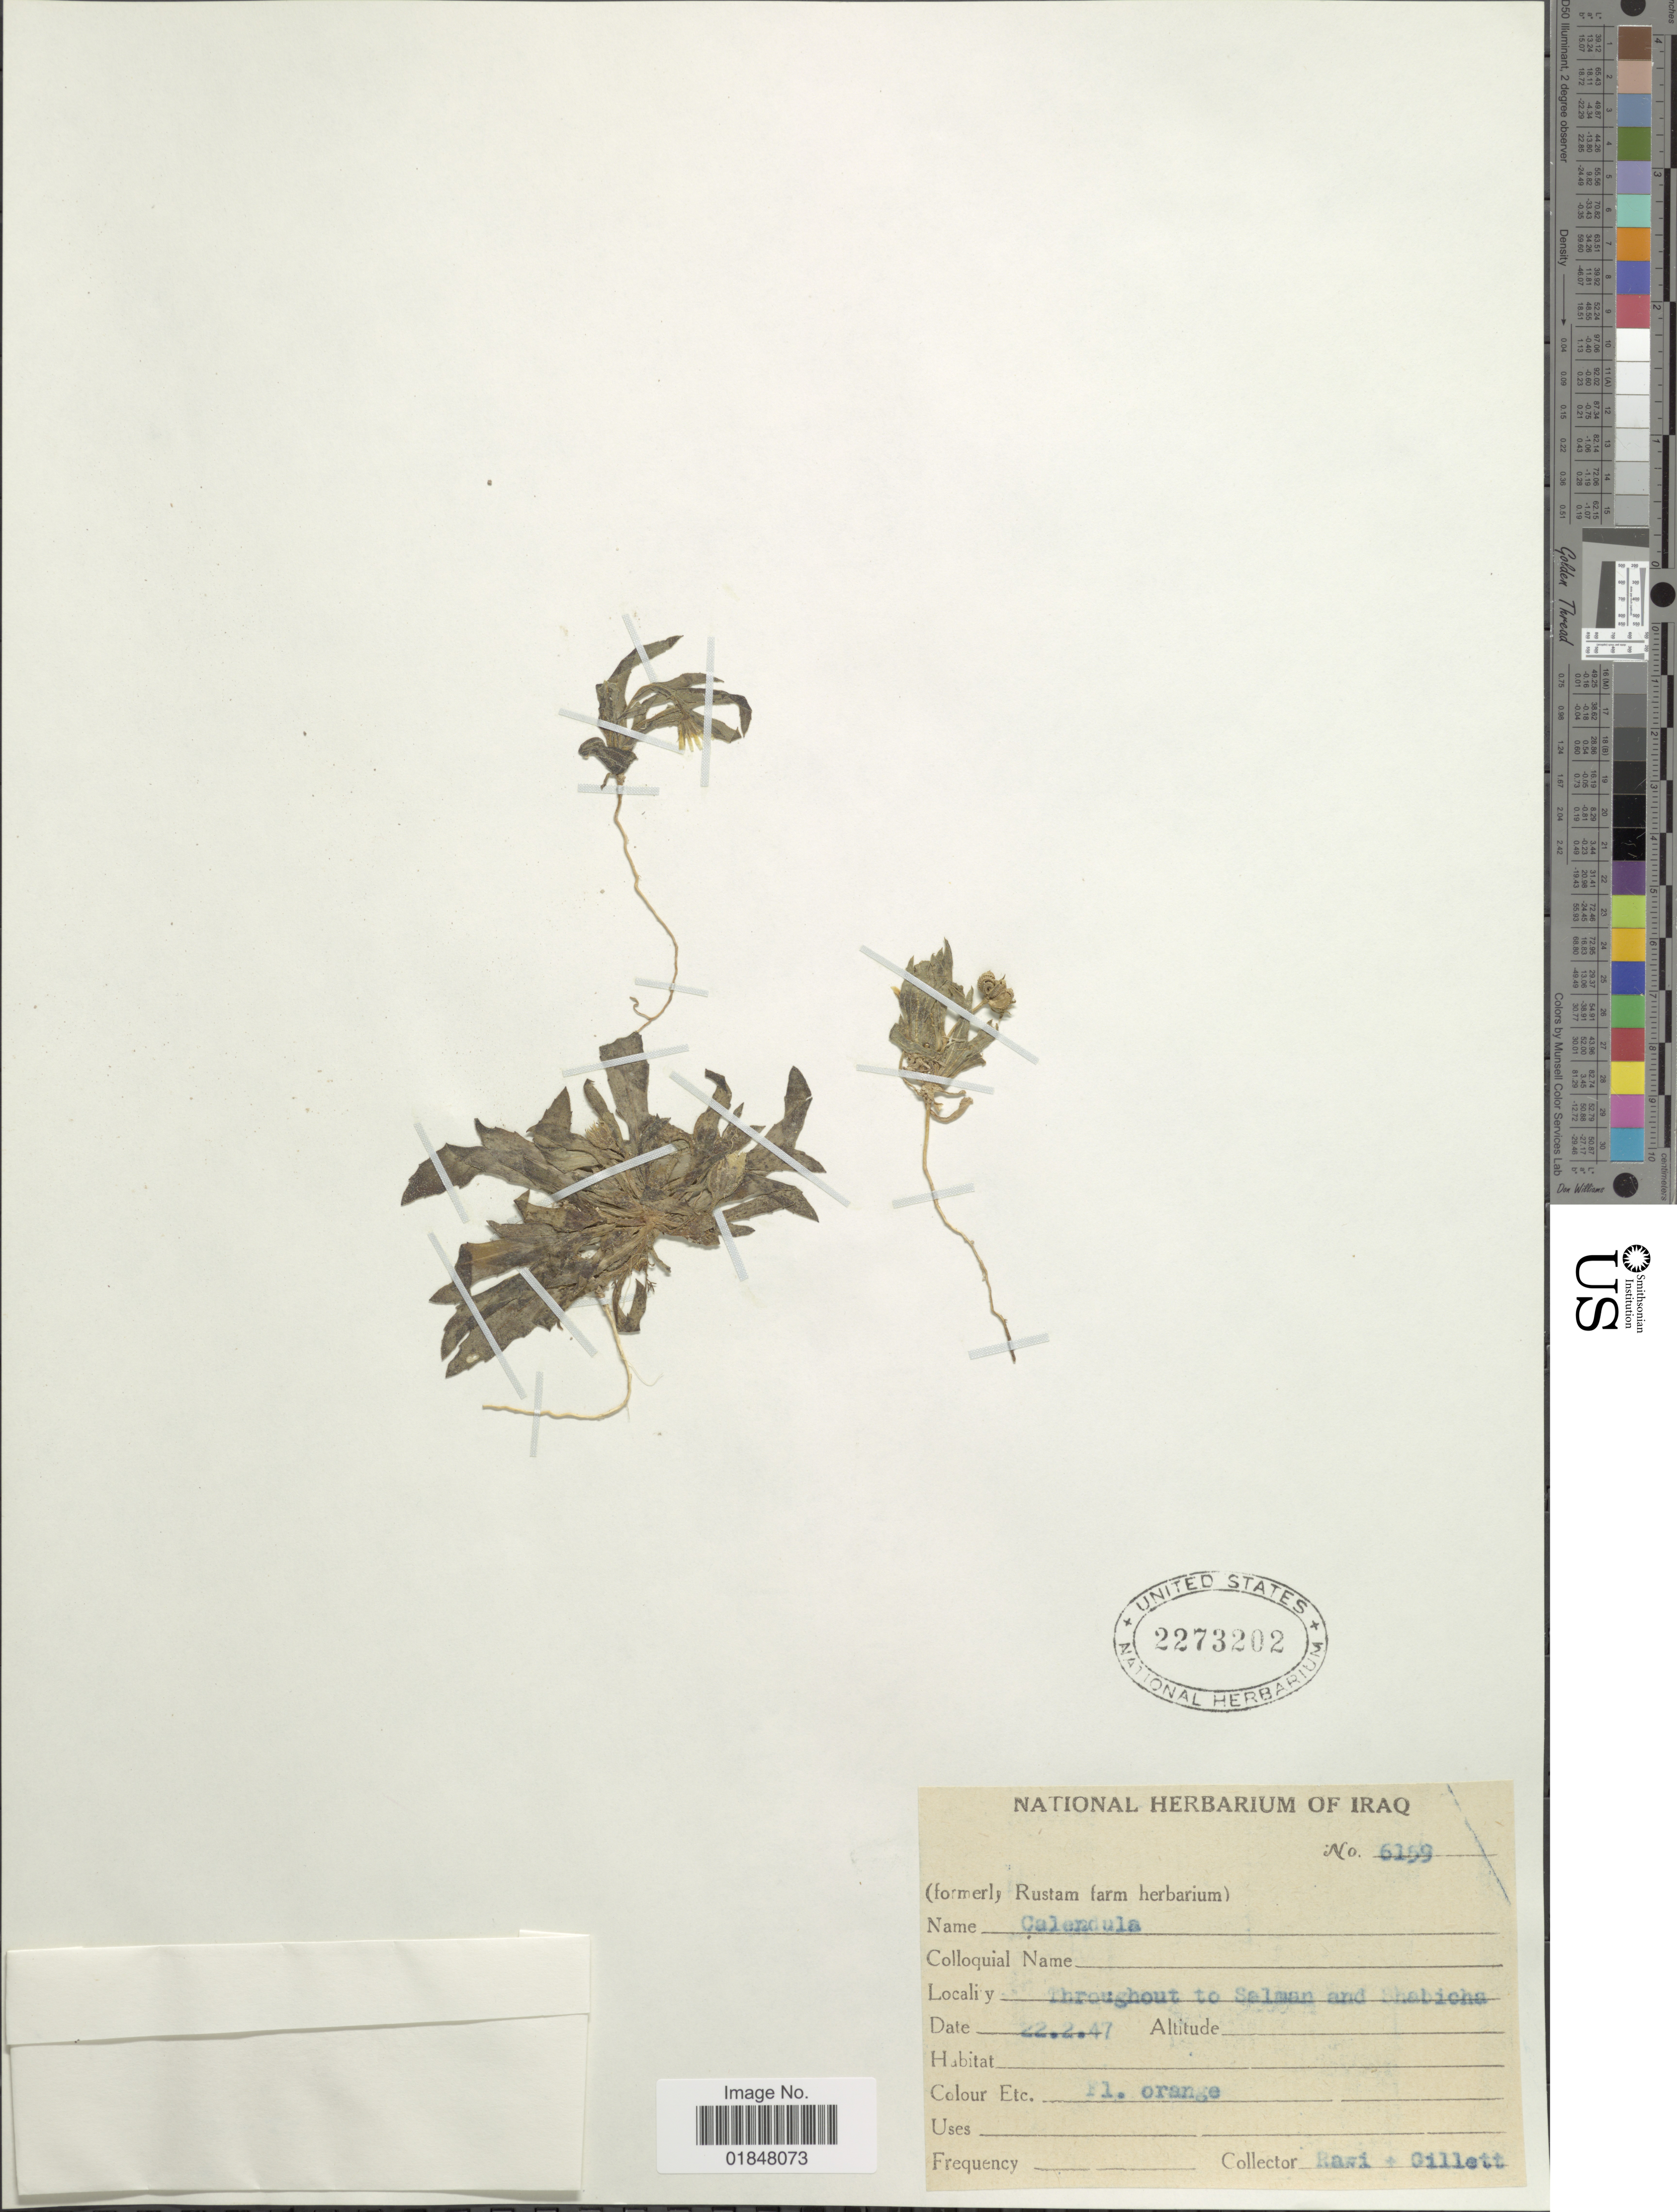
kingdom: Plantae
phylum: Tracheophyta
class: Magnoliopsida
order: Asterales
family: Asteraceae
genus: Calendula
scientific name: Calendula sp.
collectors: -. Rawi & Gillett, --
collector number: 6159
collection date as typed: Transcribed d/m/y: 22/2/47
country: Iraq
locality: Throughout to Salman and Shabicha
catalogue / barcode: US 2273202